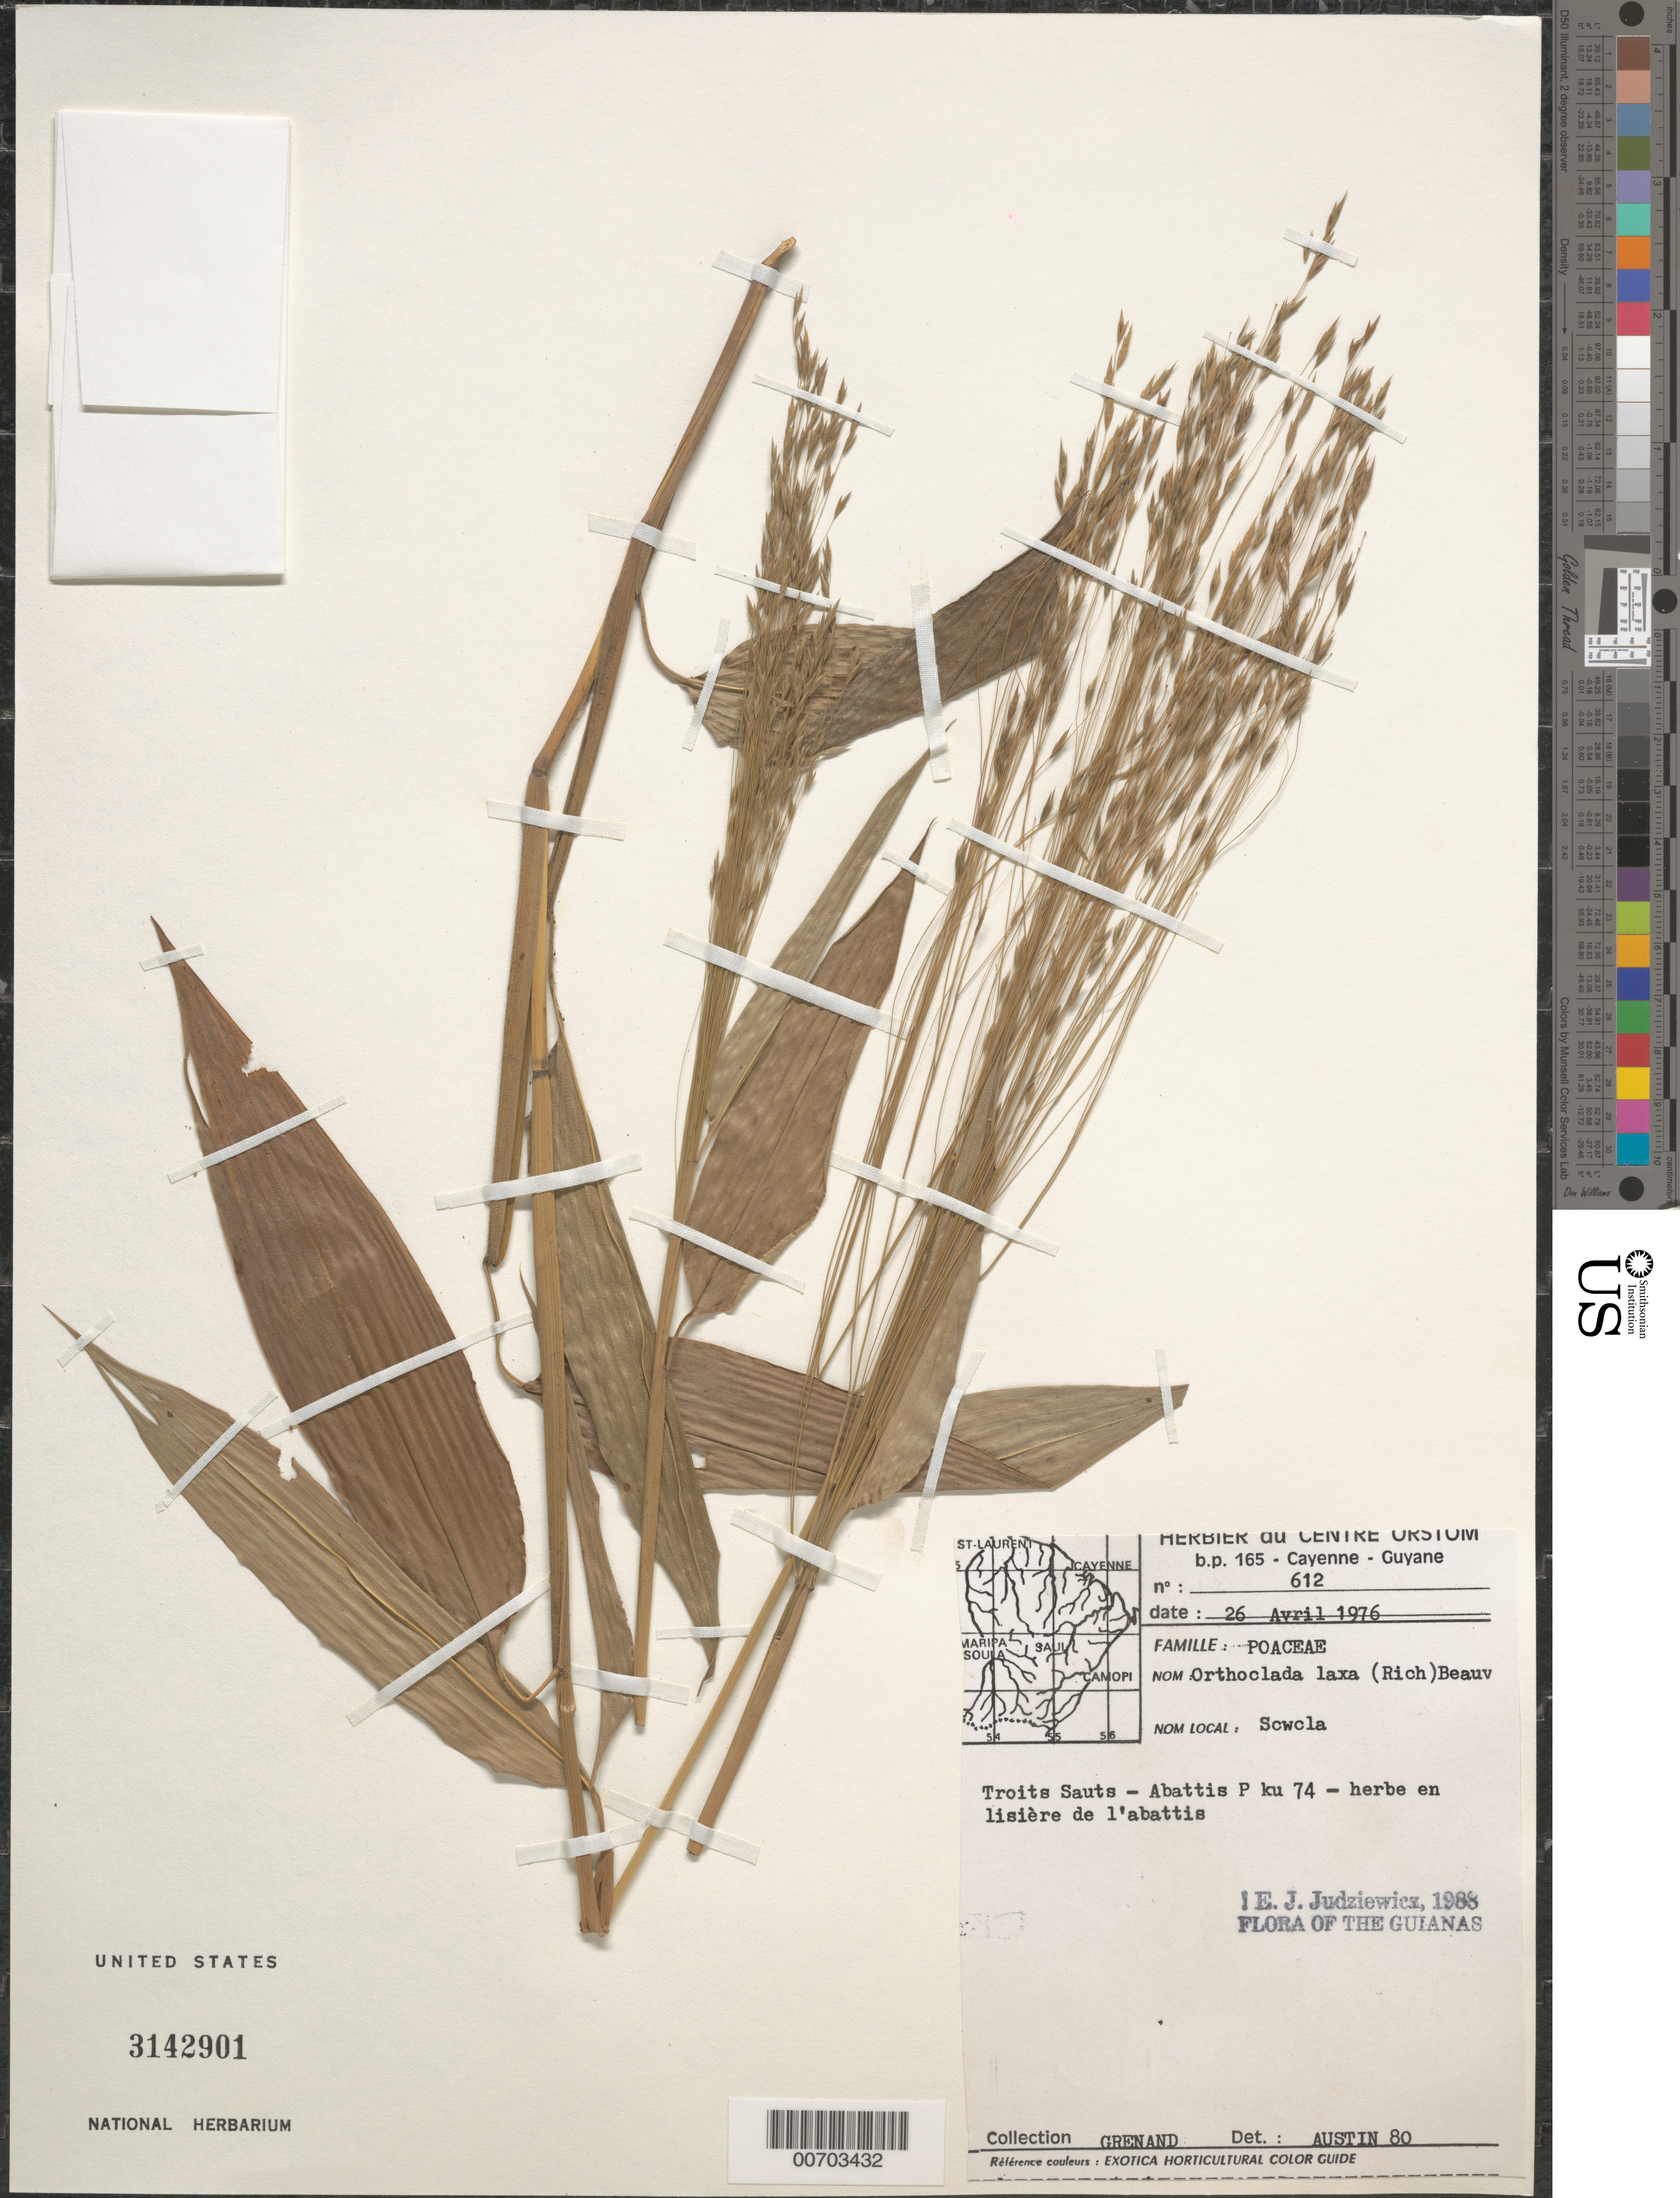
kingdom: Plantae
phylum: Tracheophyta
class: Liliopsida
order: Poales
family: Poaceae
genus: Orthoclada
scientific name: Orthoclada laxa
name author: P. Beauv.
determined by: Austin, --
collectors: P. Grenand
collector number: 612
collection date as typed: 26-Apr-76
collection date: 1976-04-26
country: French Guiana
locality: Trois Sauts, Abattis P ku 74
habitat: Lisière de l'abattis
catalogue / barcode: US 3142901